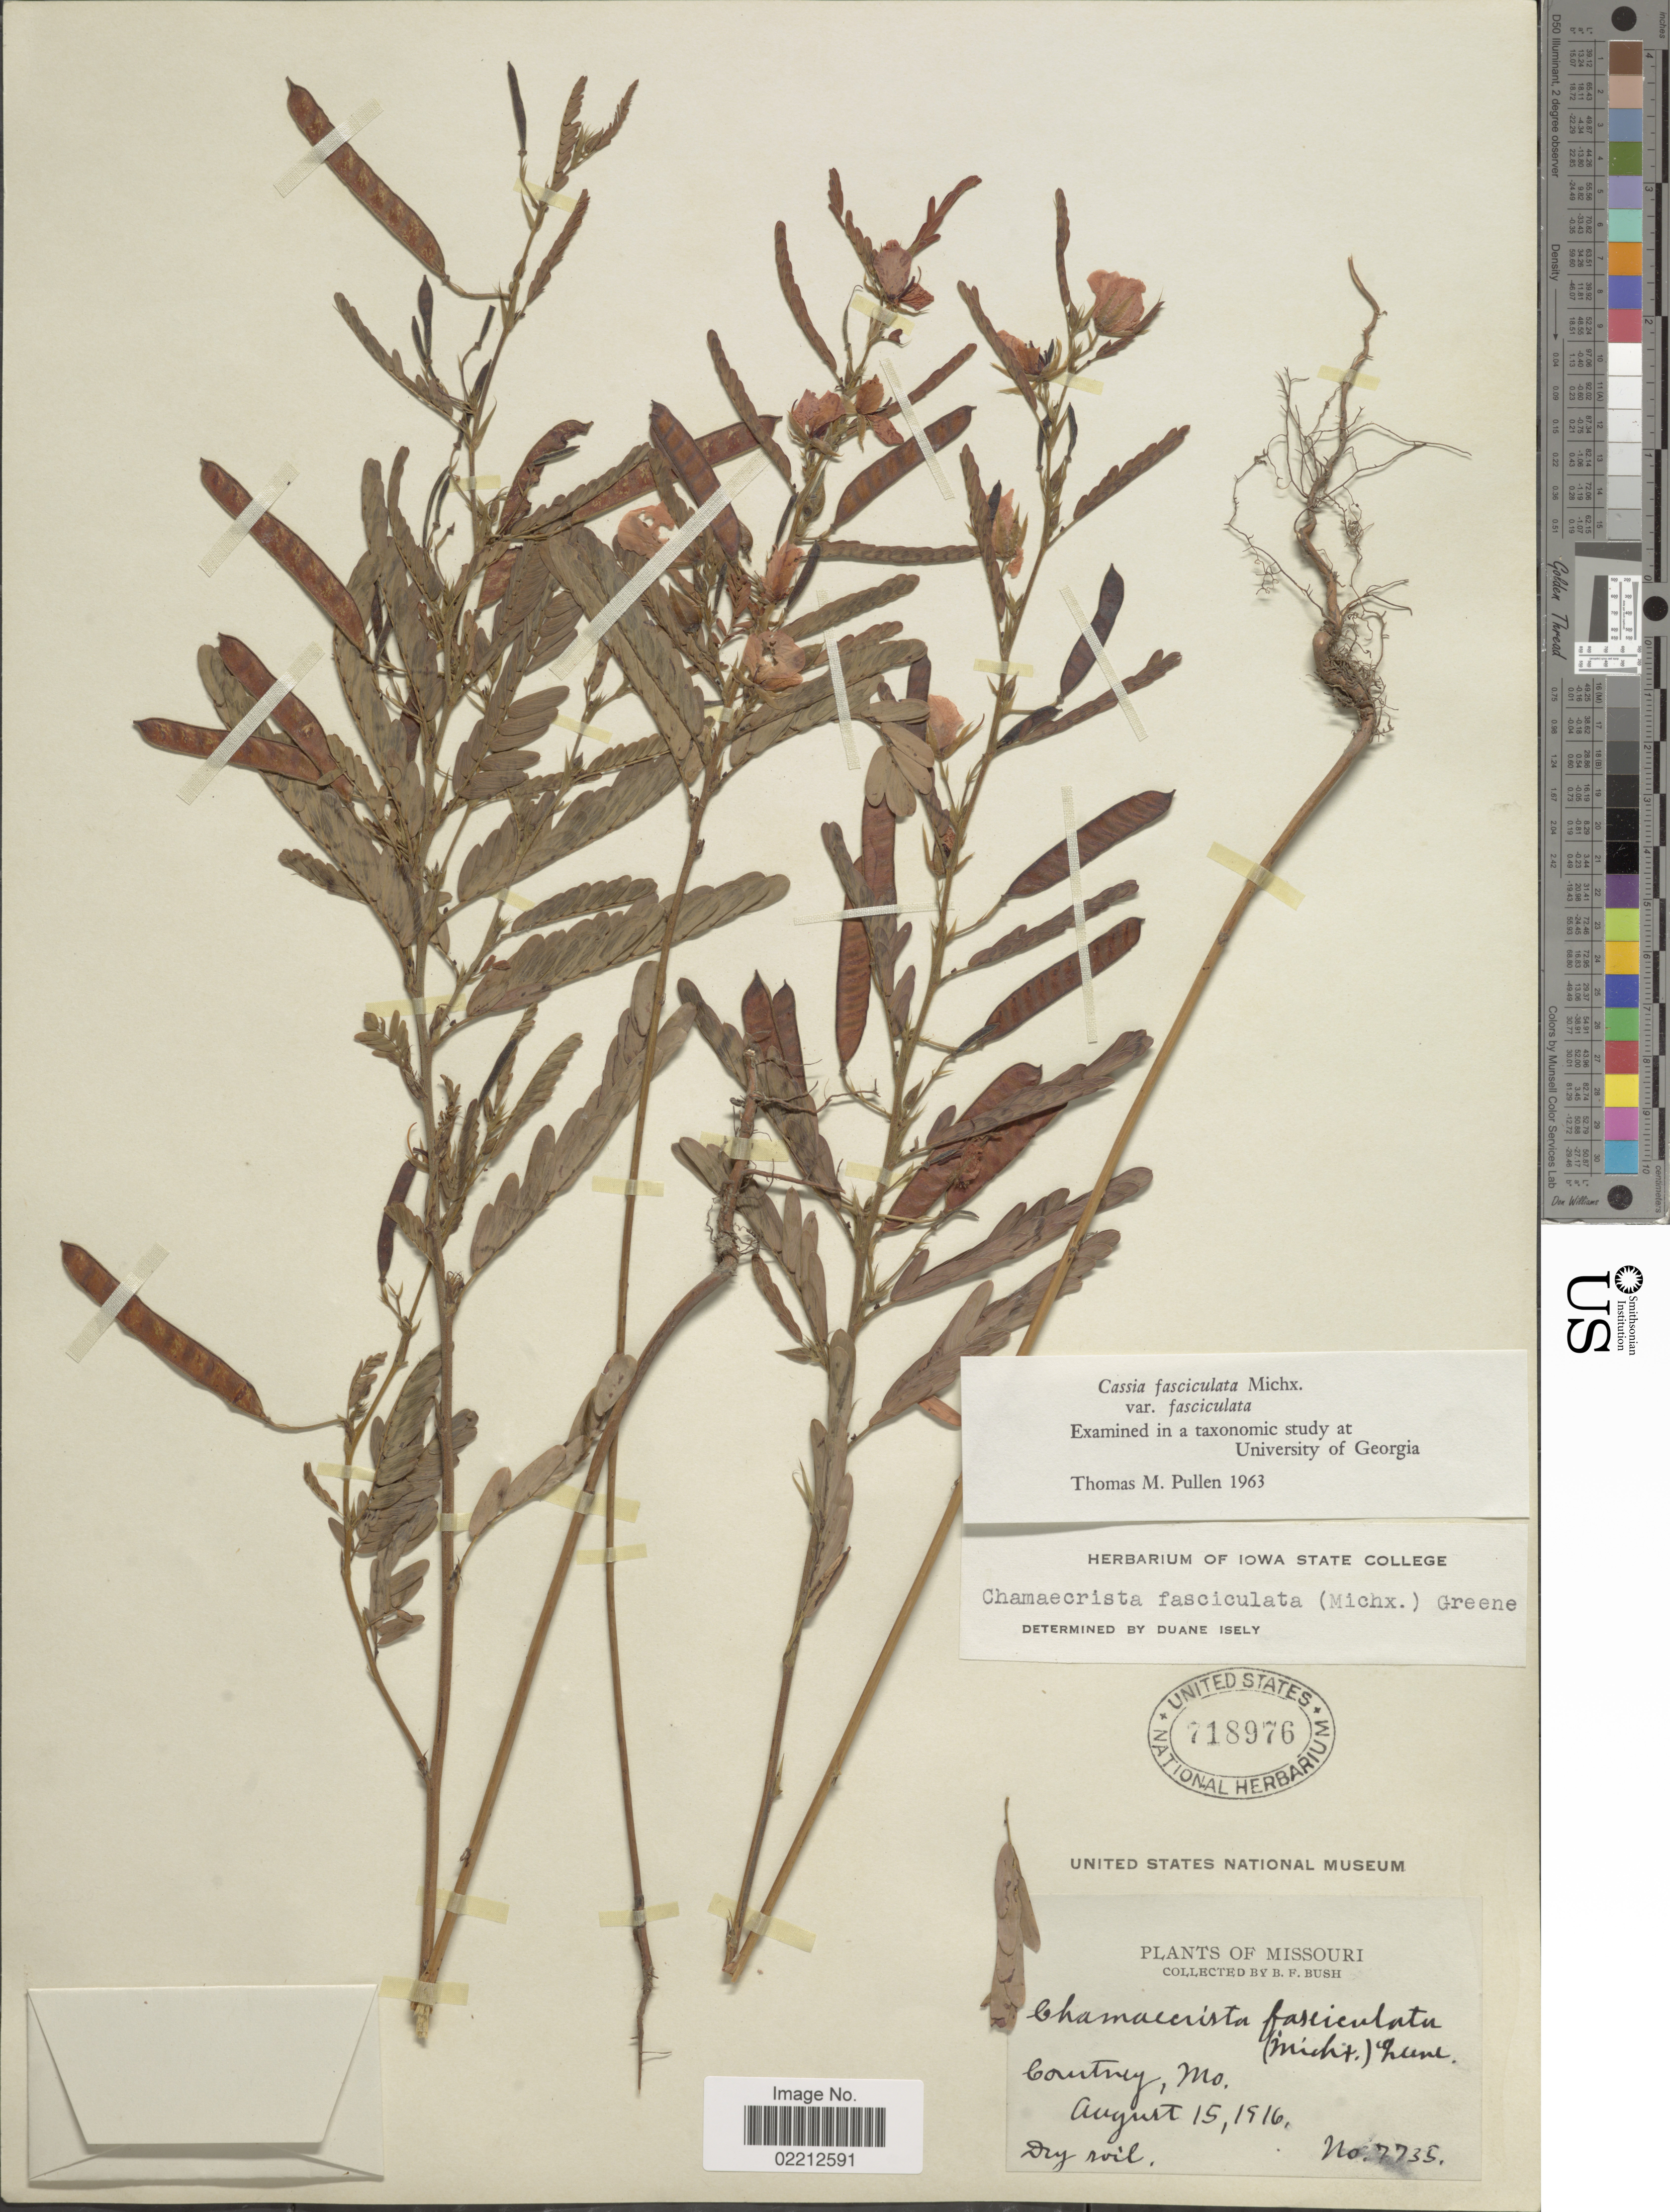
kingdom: Plantae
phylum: Tracheophyta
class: Magnoliopsida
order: Fabales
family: Fabaceae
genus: Chamaecrista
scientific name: Chamaecrista fasciculata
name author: (Michx.) Greene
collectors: B. F. Bush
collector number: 7735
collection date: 1916-08-15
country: United States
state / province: Missouri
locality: Country, Mo.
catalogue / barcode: US 718976